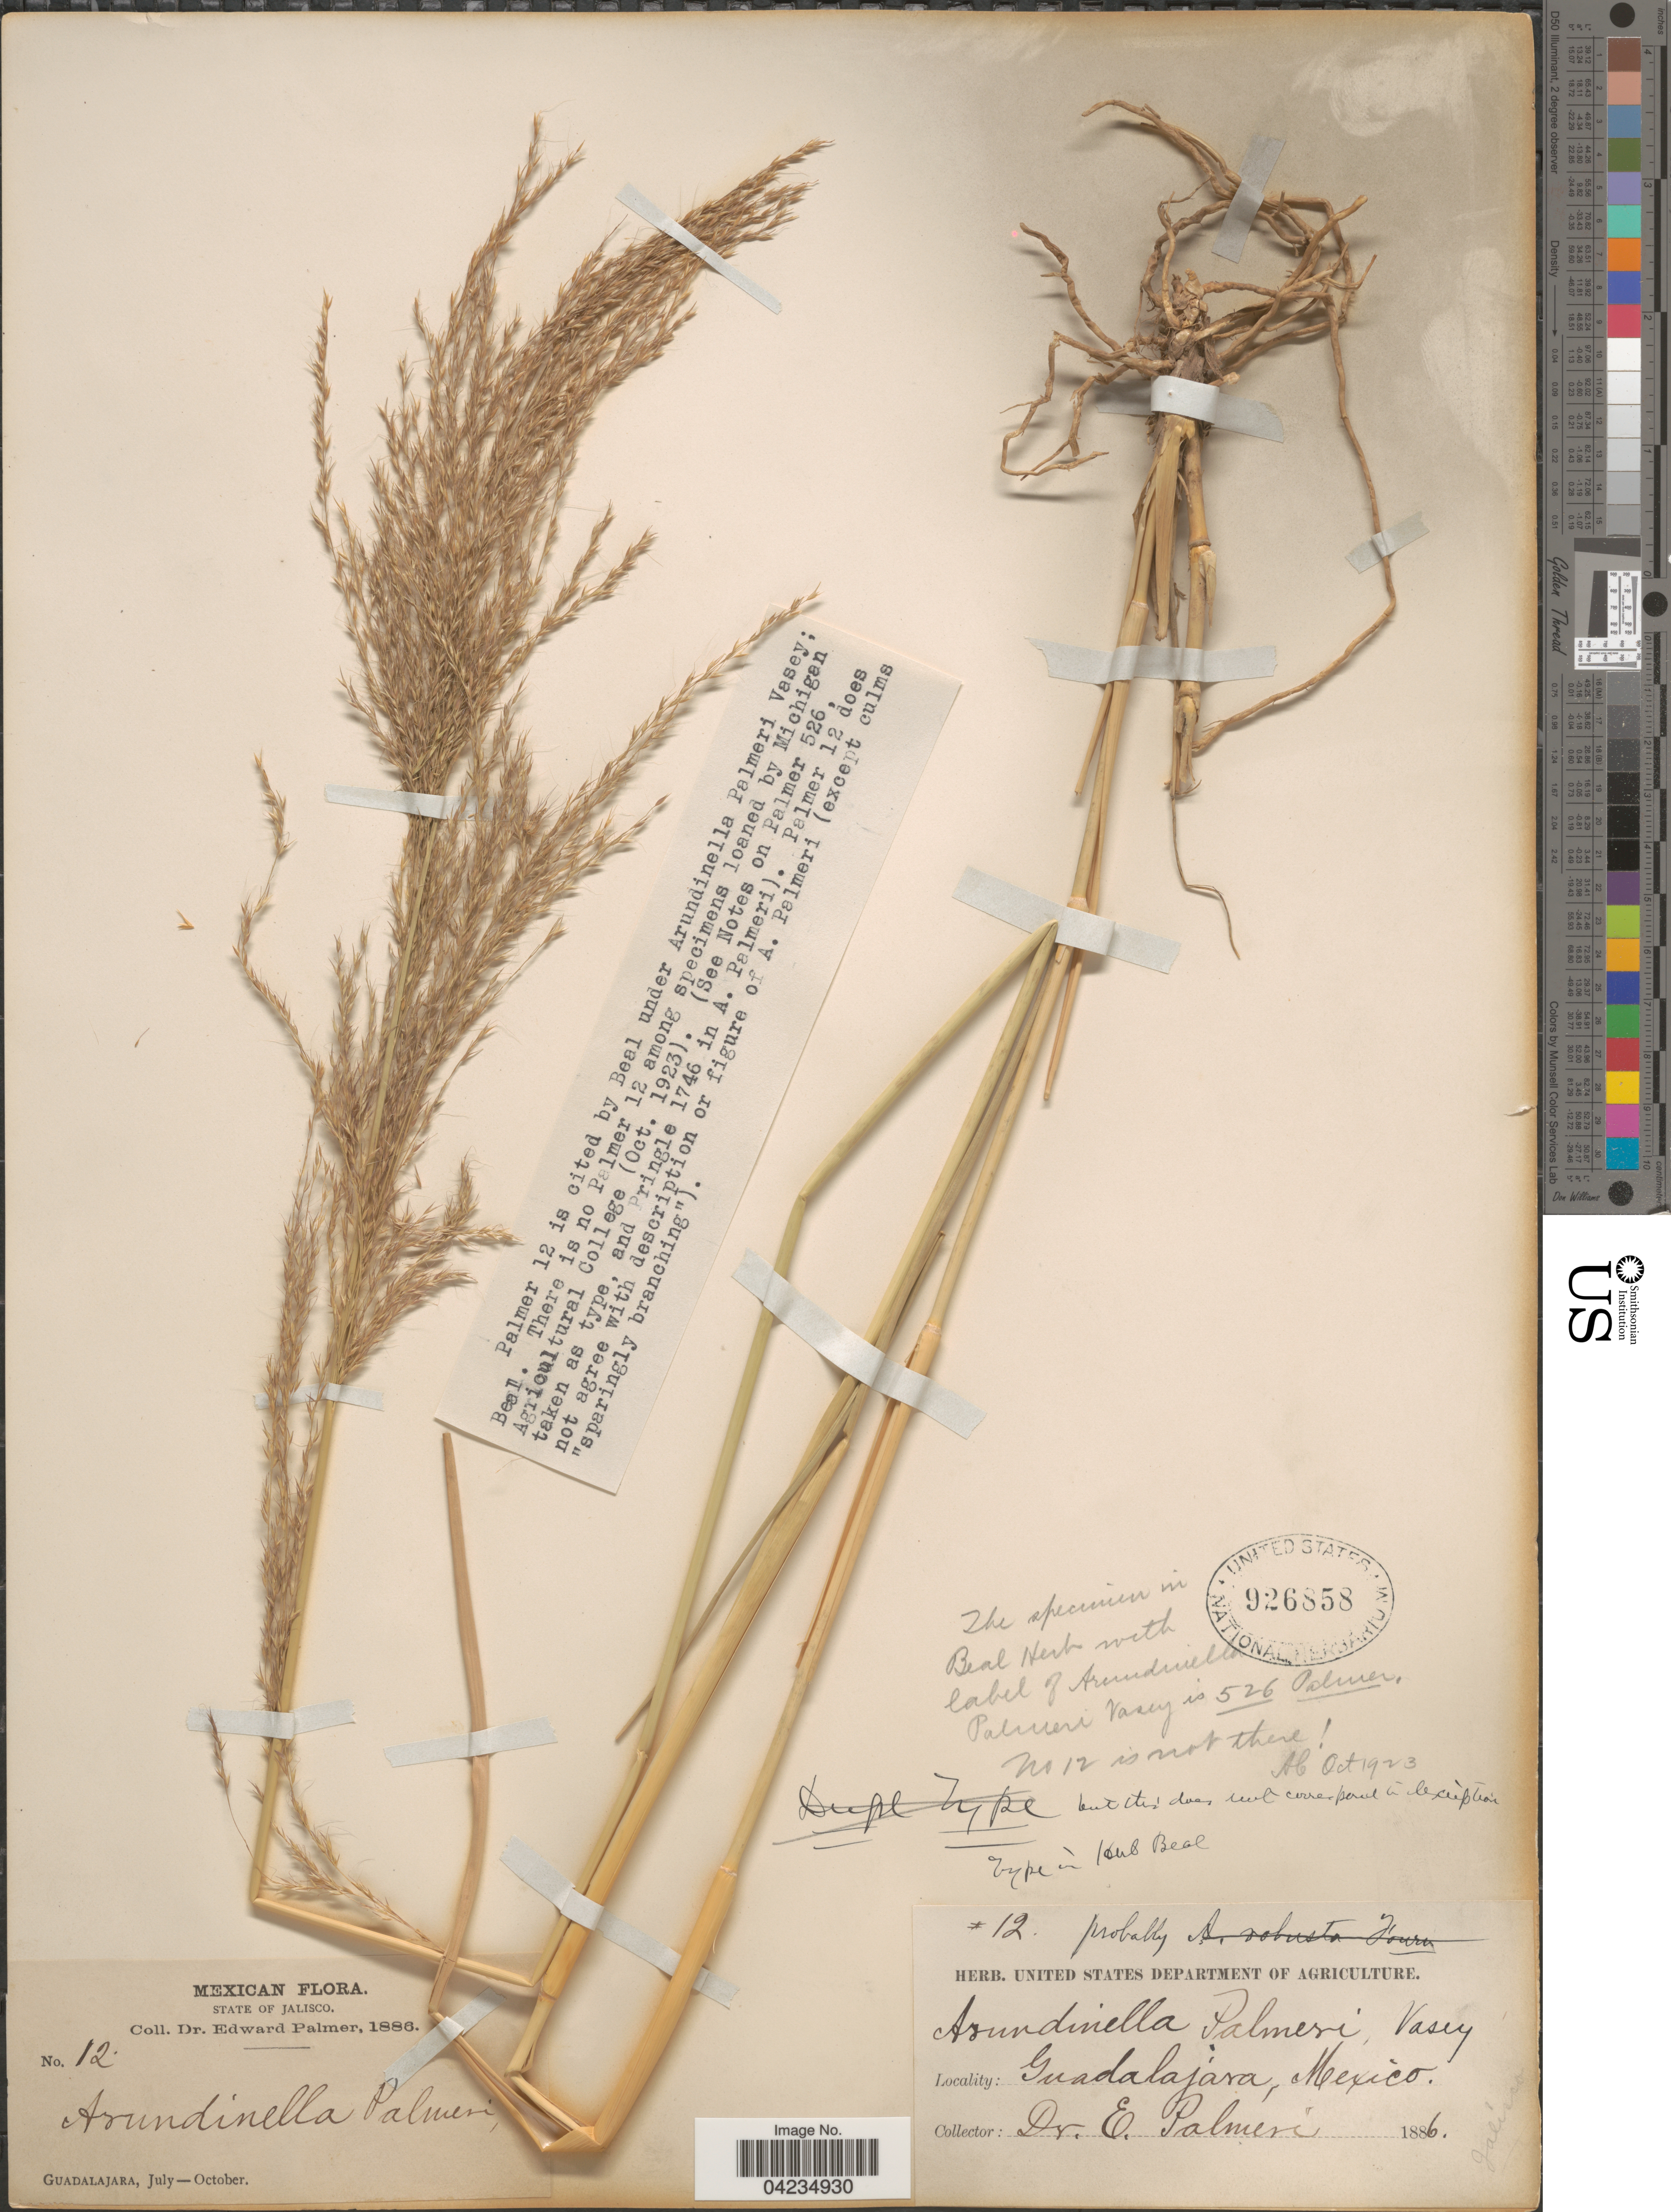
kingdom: Plantae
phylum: Tracheophyta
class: Liliopsida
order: Poales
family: Poaceae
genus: Arundinella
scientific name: Arundinella berteroniana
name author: (Schult.) Hitchc. & Chase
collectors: E. Palmer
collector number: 12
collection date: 1886-07/1886-10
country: Mexico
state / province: Jalisco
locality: Guadalajara.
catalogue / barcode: US 926858